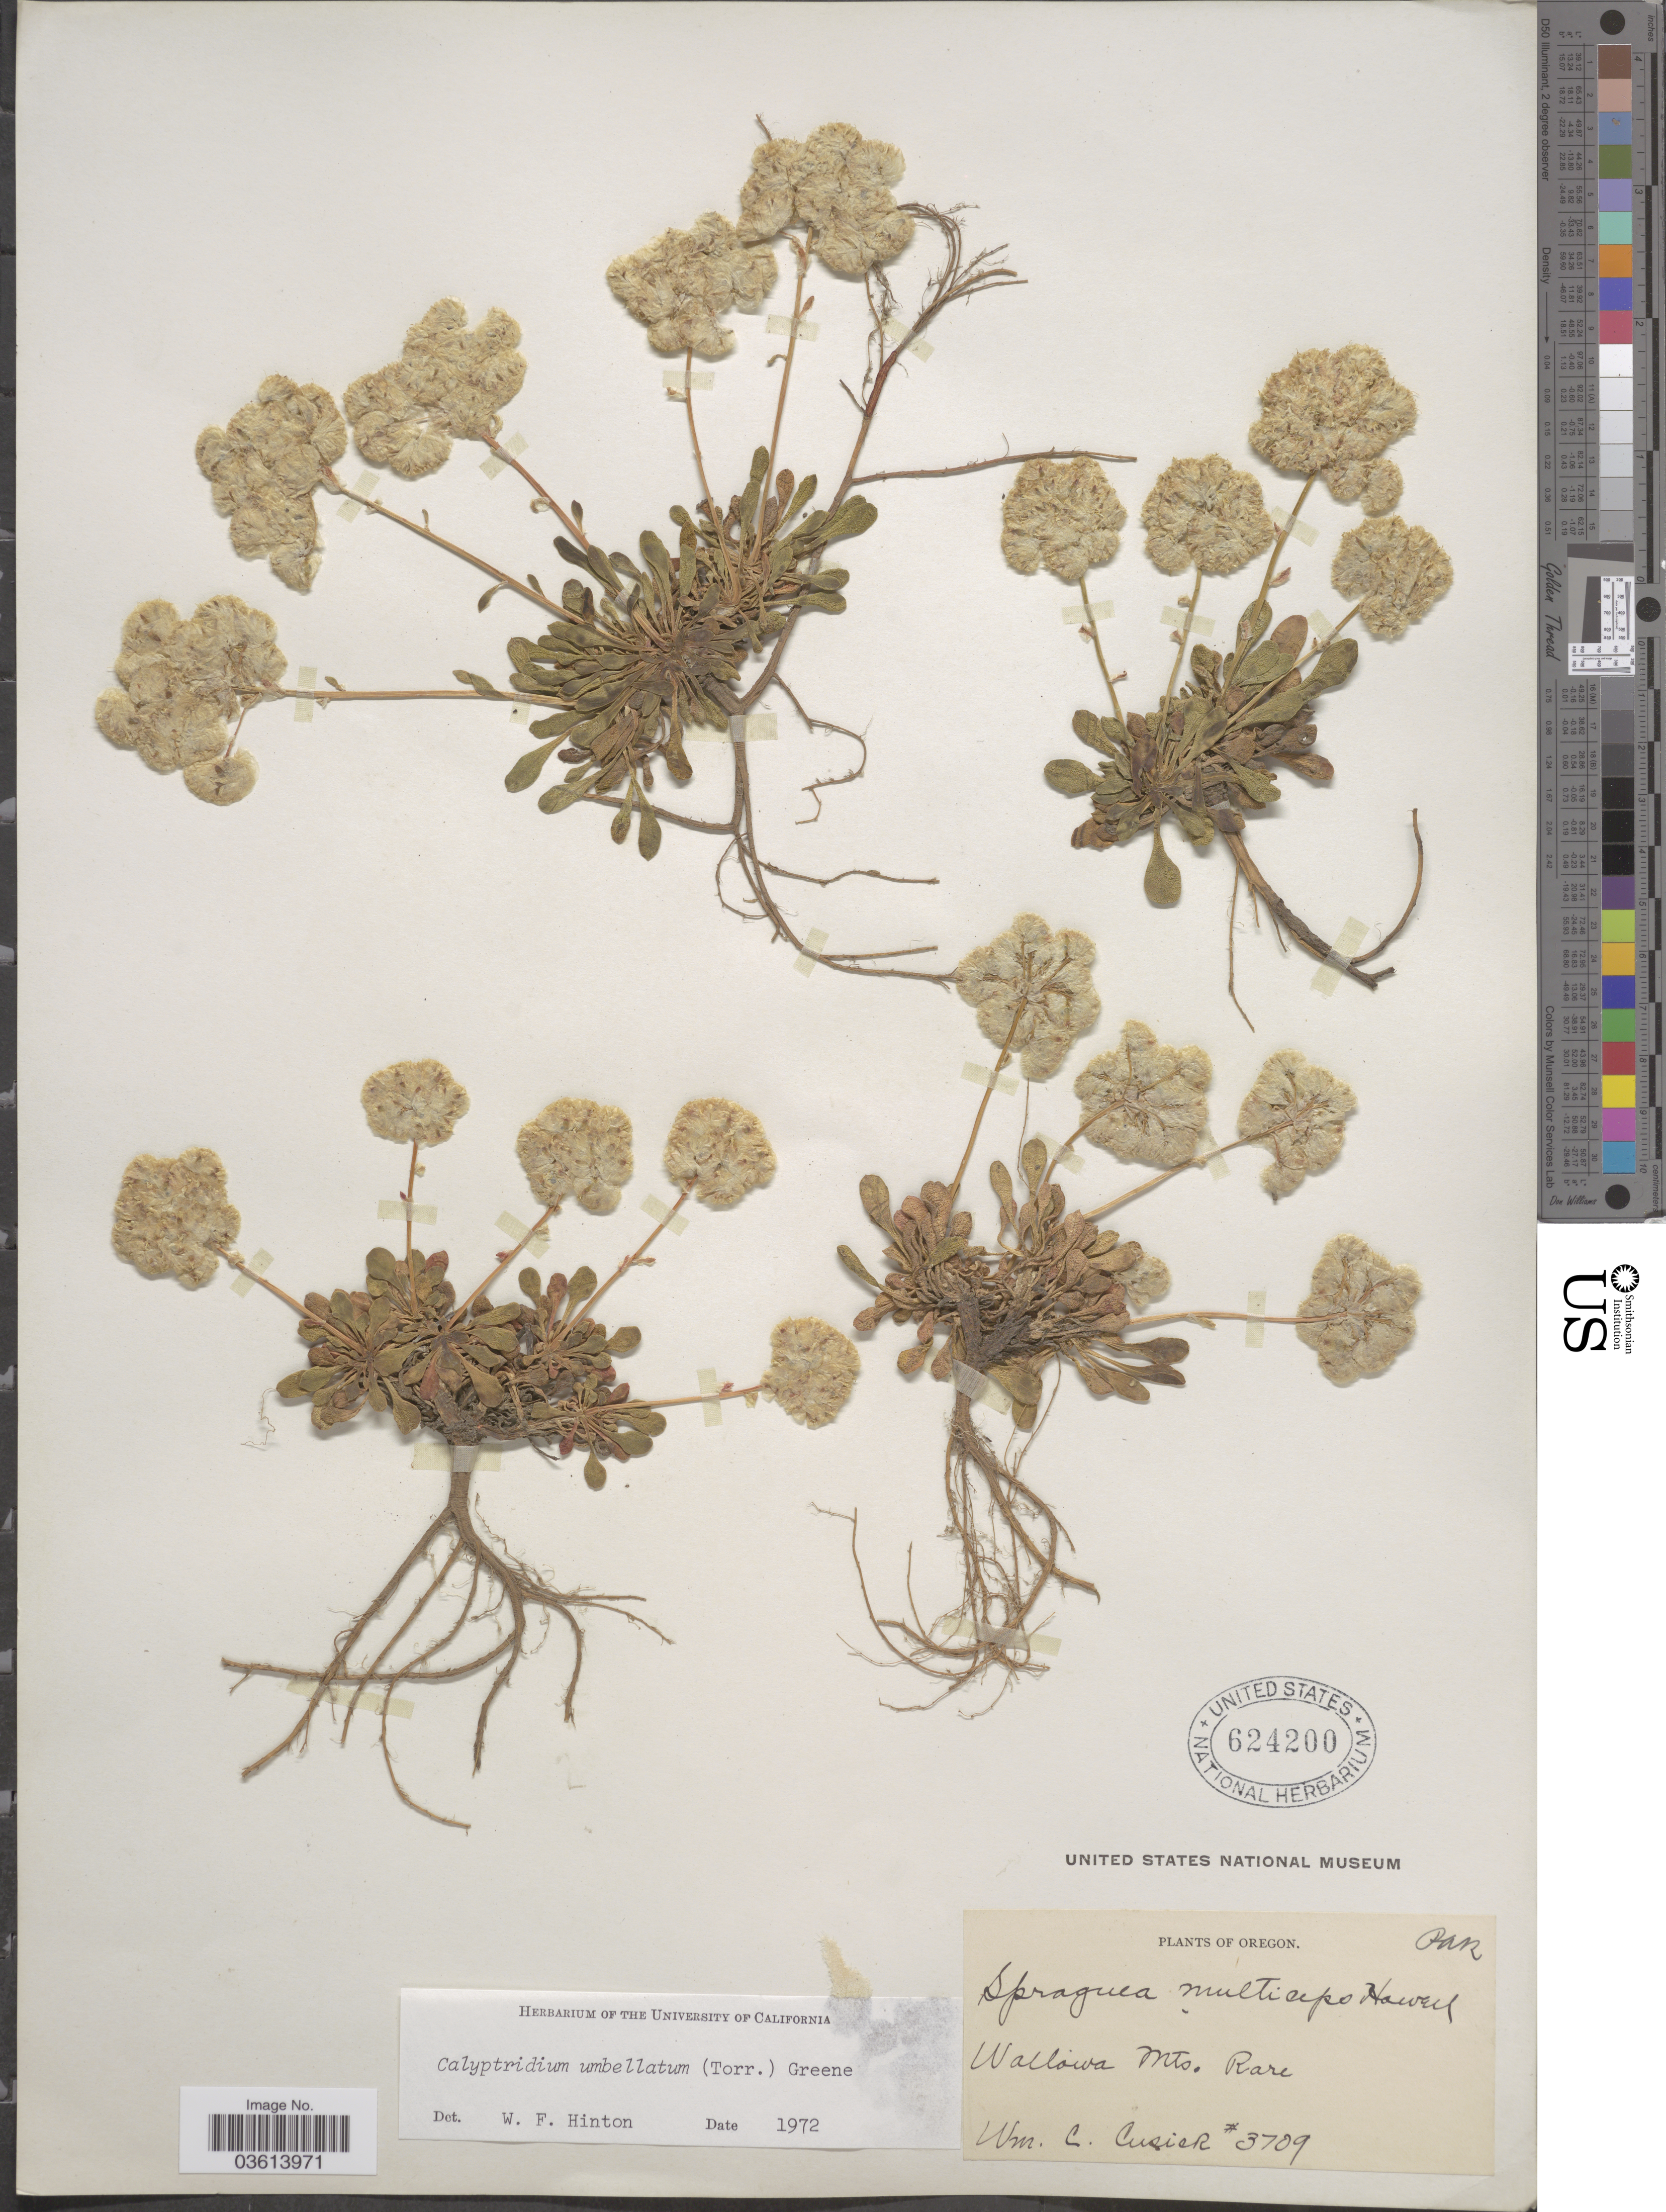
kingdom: Plantae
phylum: Tracheophyta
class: Magnoliopsida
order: Caryophyllales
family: Montiaceae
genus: Calyptridium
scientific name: Calyptridium umbellatum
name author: (Torr.) Greene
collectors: W. C. Cusick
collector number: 3709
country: United States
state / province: Oregon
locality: Wallowa Mts.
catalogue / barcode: US 624200